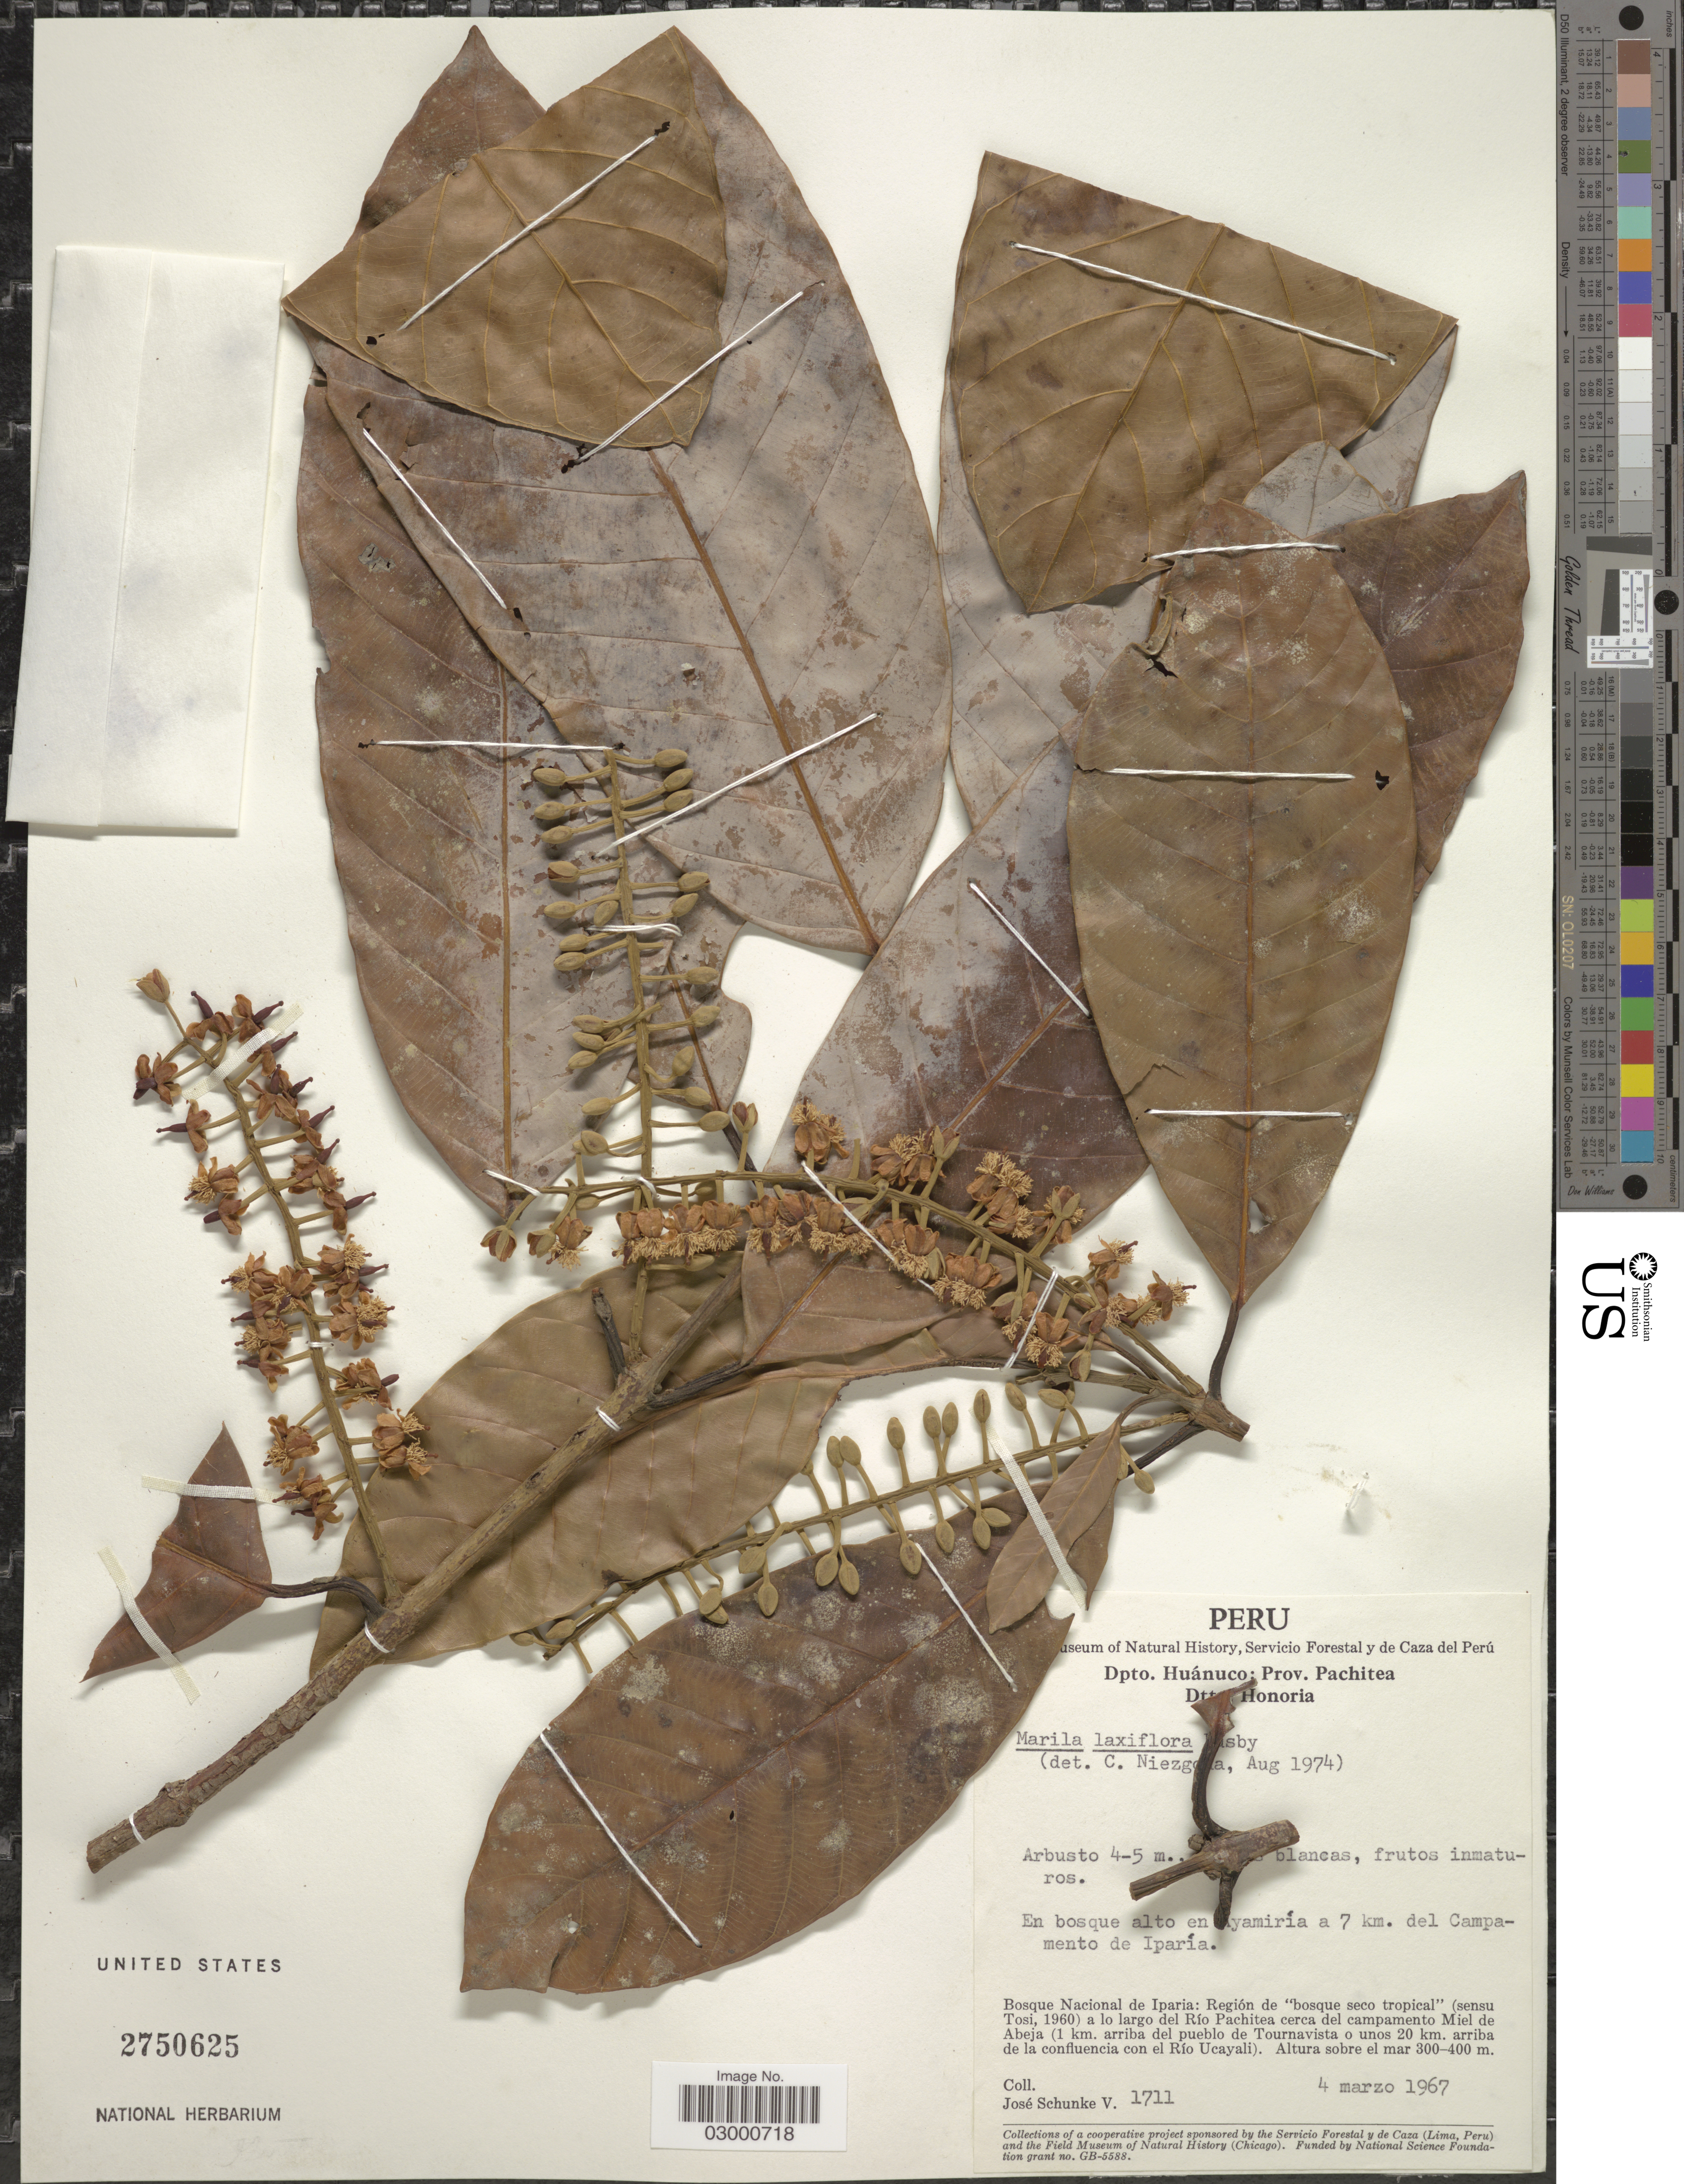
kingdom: Plantae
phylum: Tracheophyta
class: Magnoliopsida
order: Malpighiales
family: Calophyllaceae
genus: Marila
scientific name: Marila laxiflora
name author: Rusby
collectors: J. Schunke Vigo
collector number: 1711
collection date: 1967-03-04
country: Peru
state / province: Huánuco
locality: Dpto. Húanuco: Prov. Pachitea. Dtto. Honoria. En bosque alto en Ayamiria a 7 km. del Campamento de Iparía. Bosque Nacional de Iparia: Région de "bosque seco tropical" (sensu Tosi, 1960) a lo largo del Río Pachitea cerca del campamento Miel de Abeja (1 km. arriba del pueblo de Tournavista o unos 20 km. arriba de la confluencia con el Río Ucayali).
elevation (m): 300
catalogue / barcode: US 2750625